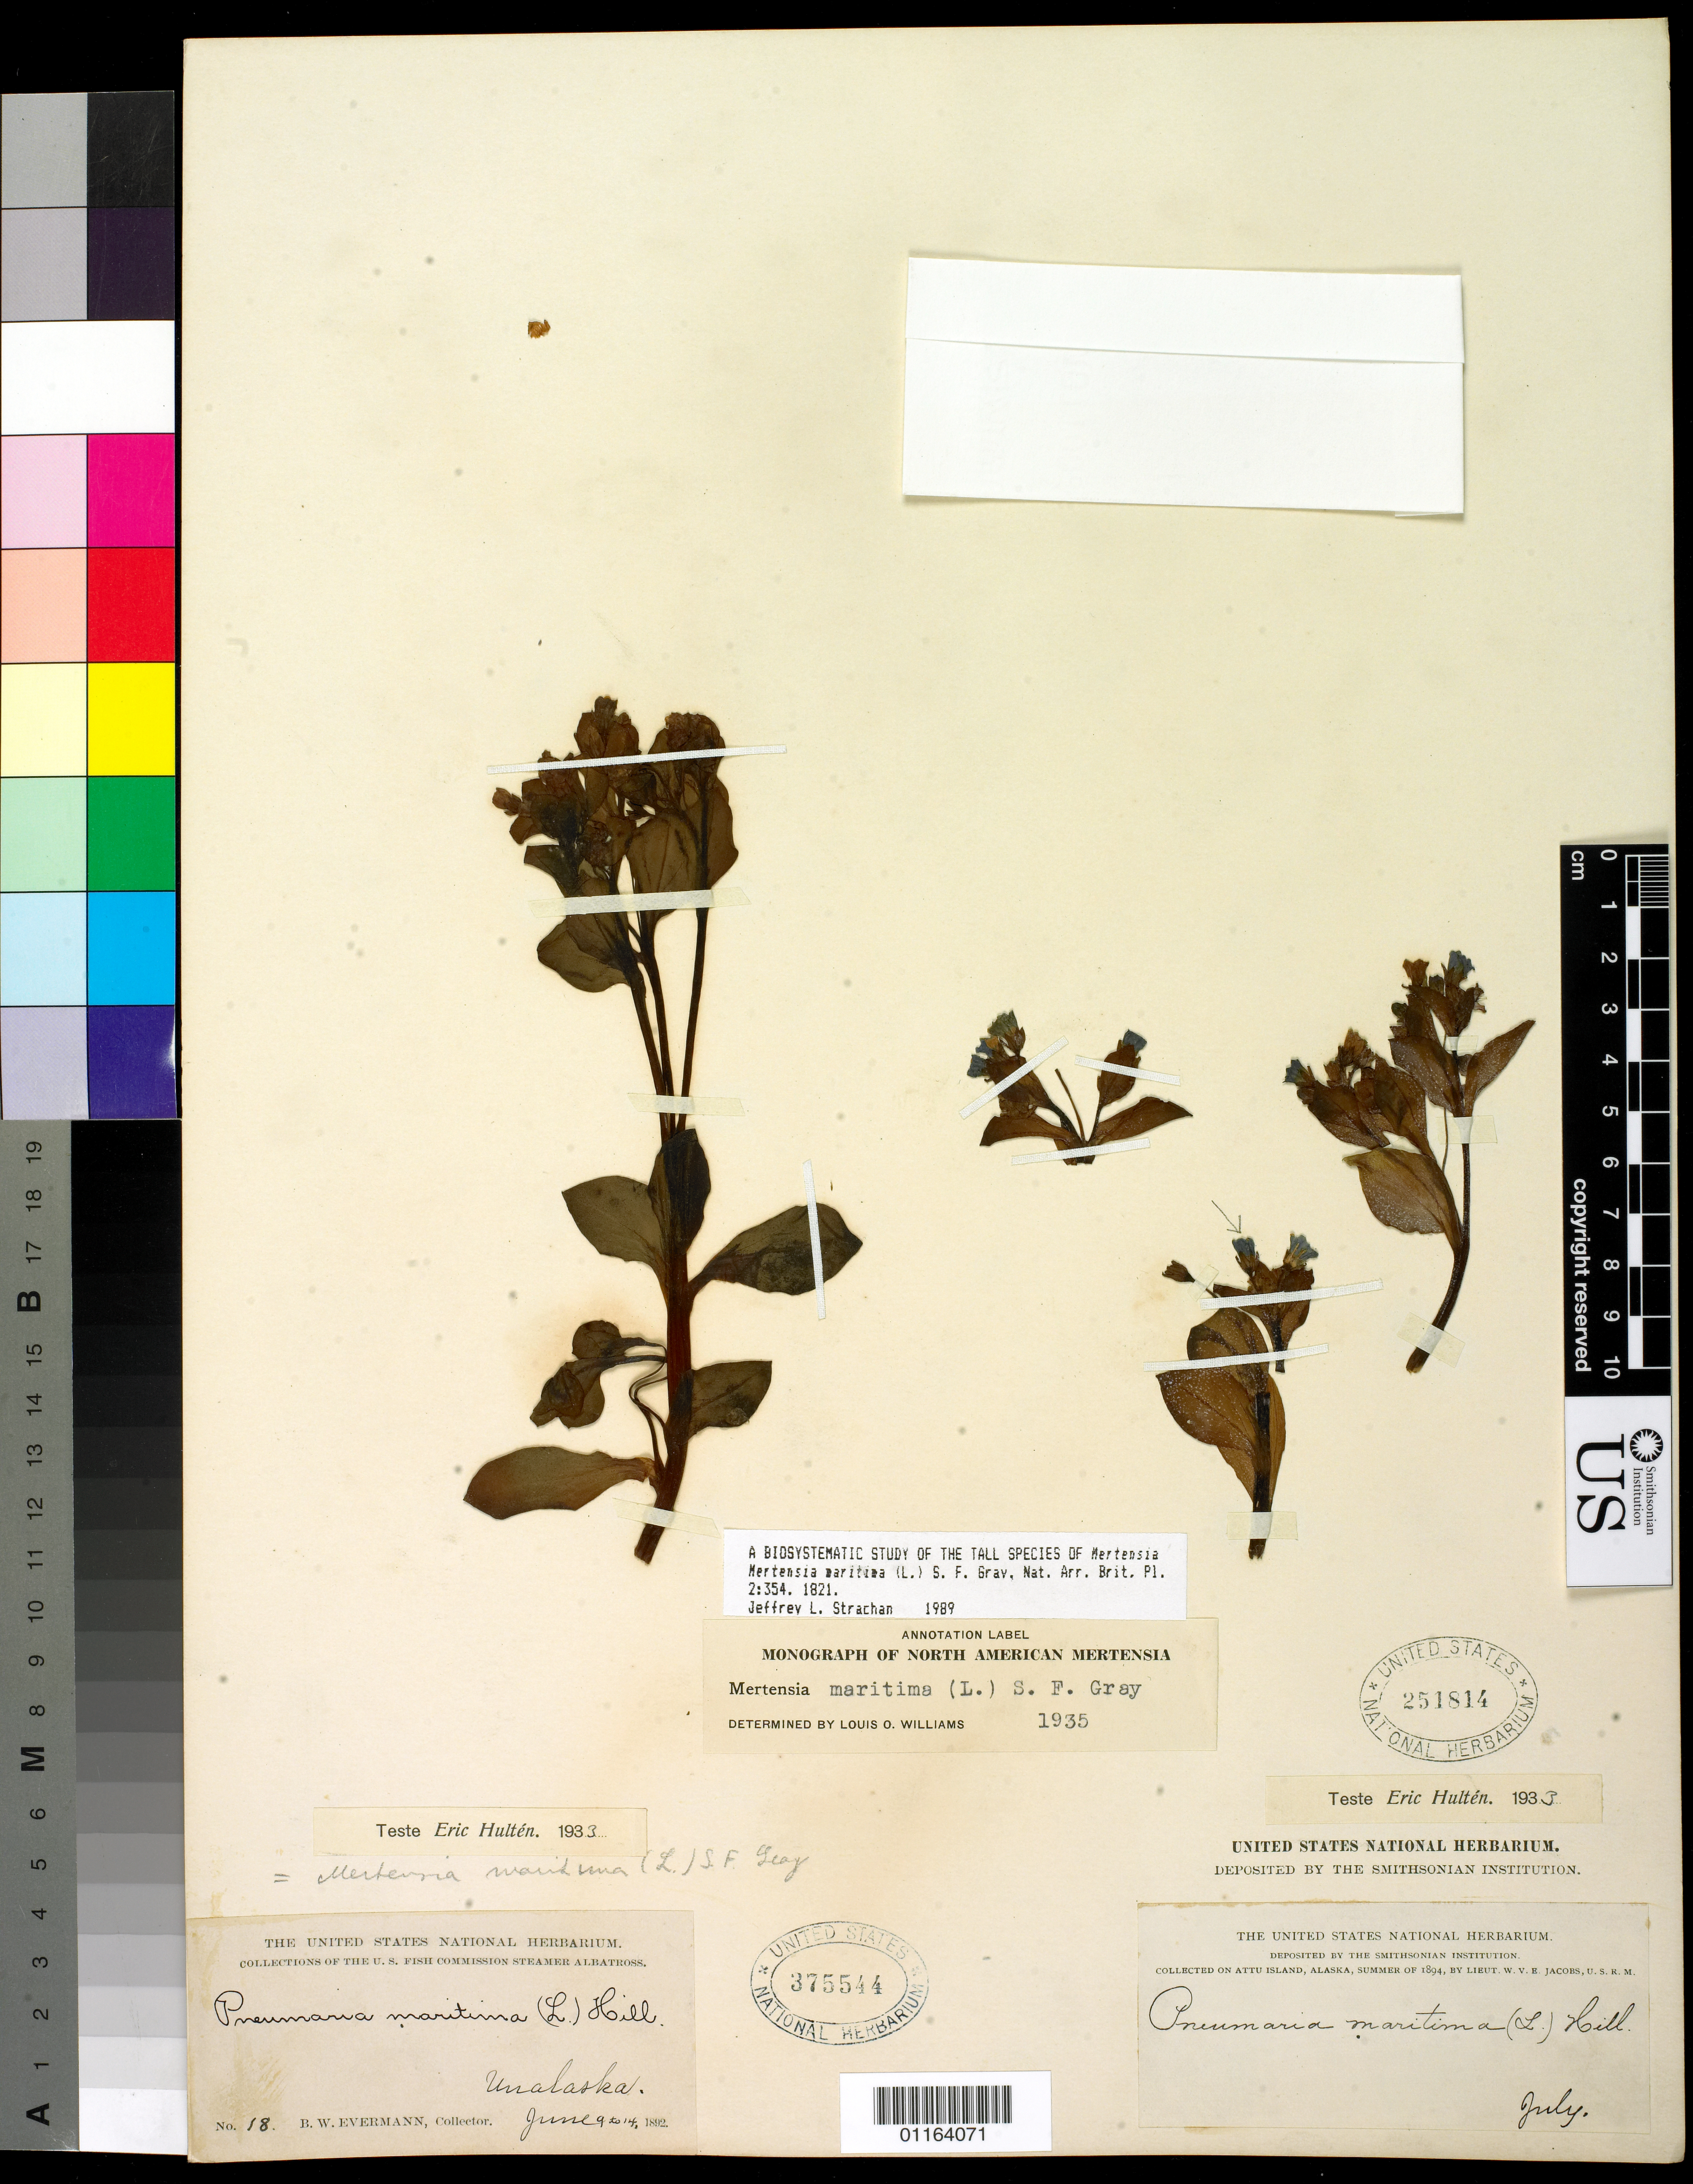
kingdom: Plantae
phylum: Tracheophyta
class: Magnoliopsida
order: Boraginales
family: Boraginaceae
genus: Mertensia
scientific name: Mertensia maritima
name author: (L.) S.F. Gray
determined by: Williams, Louis O.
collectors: W. V. E. Jacobs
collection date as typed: Jul 1894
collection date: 1894-07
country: United States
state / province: Alaska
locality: Attu Island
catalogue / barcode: US 251814